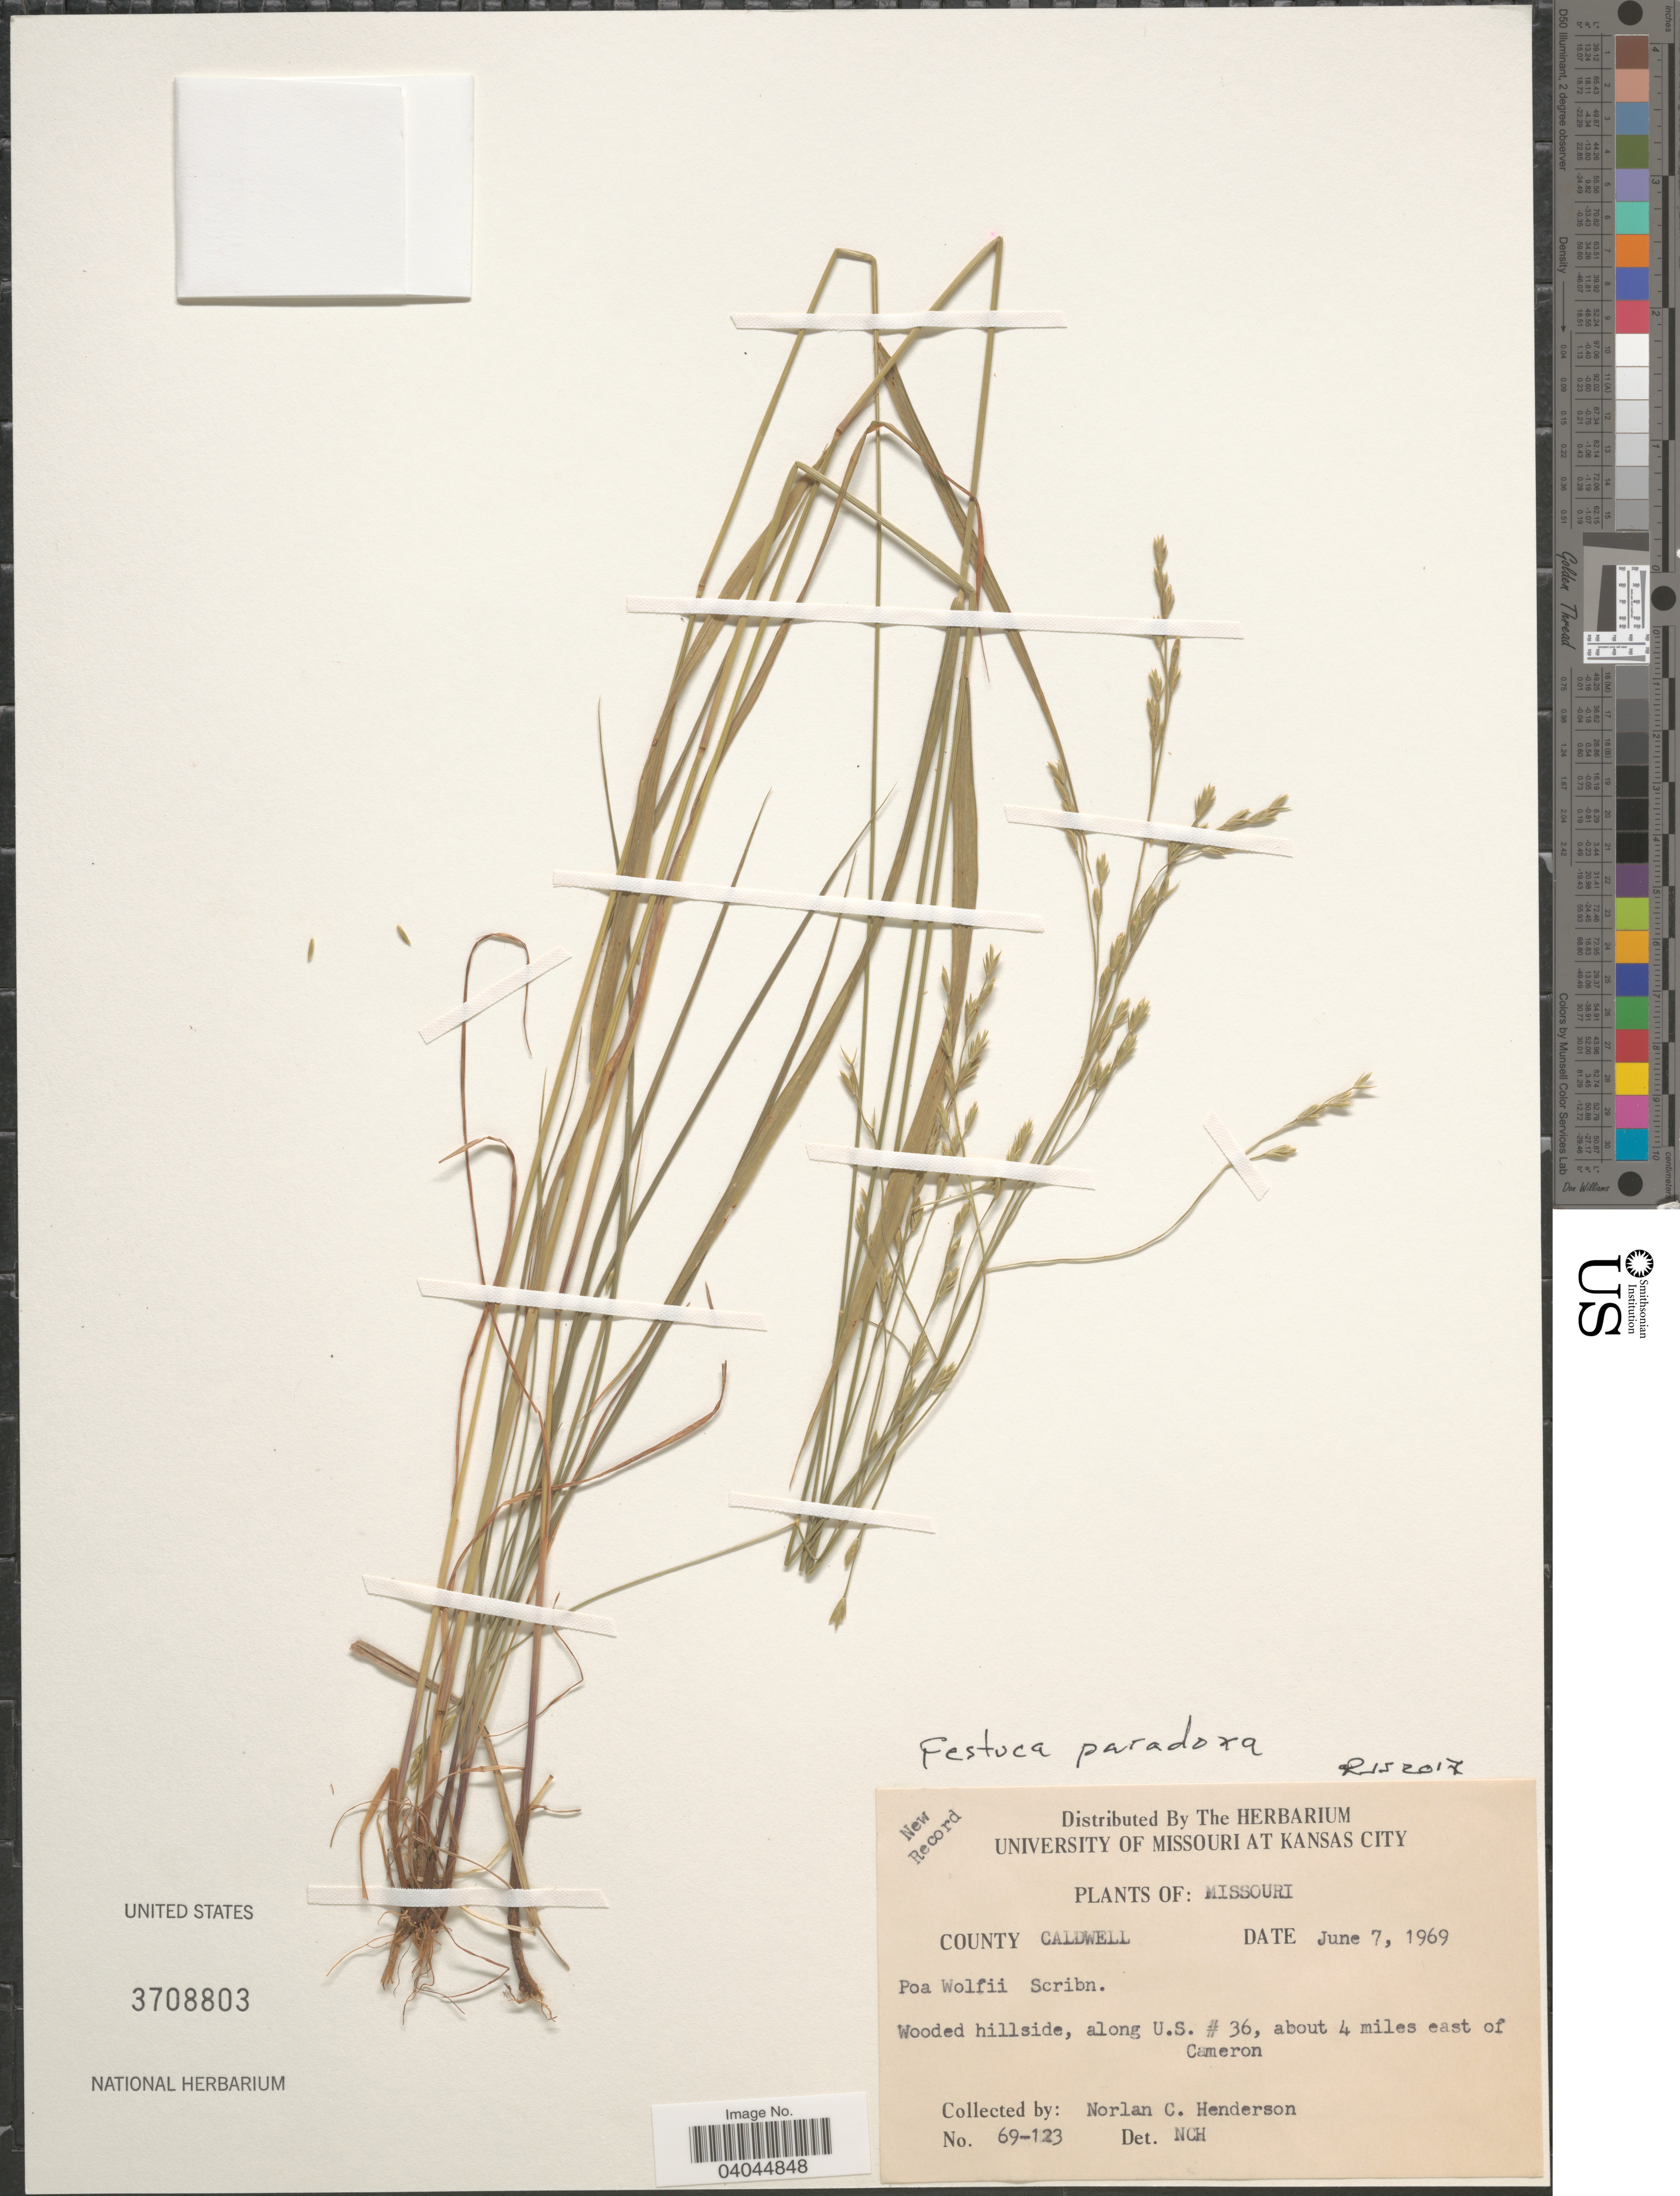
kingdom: Plantae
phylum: Tracheophyta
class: Liliopsida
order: Poales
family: Poaceae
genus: Festuca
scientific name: Festuca paradoxa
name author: Desv.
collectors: N. C. Henderson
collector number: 69-123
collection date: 1969-06-07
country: United States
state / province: Missouri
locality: County Caldwell. Wooded hillside, along U.S. #36, about 4 miles east of Cameron.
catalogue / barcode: US 3708803